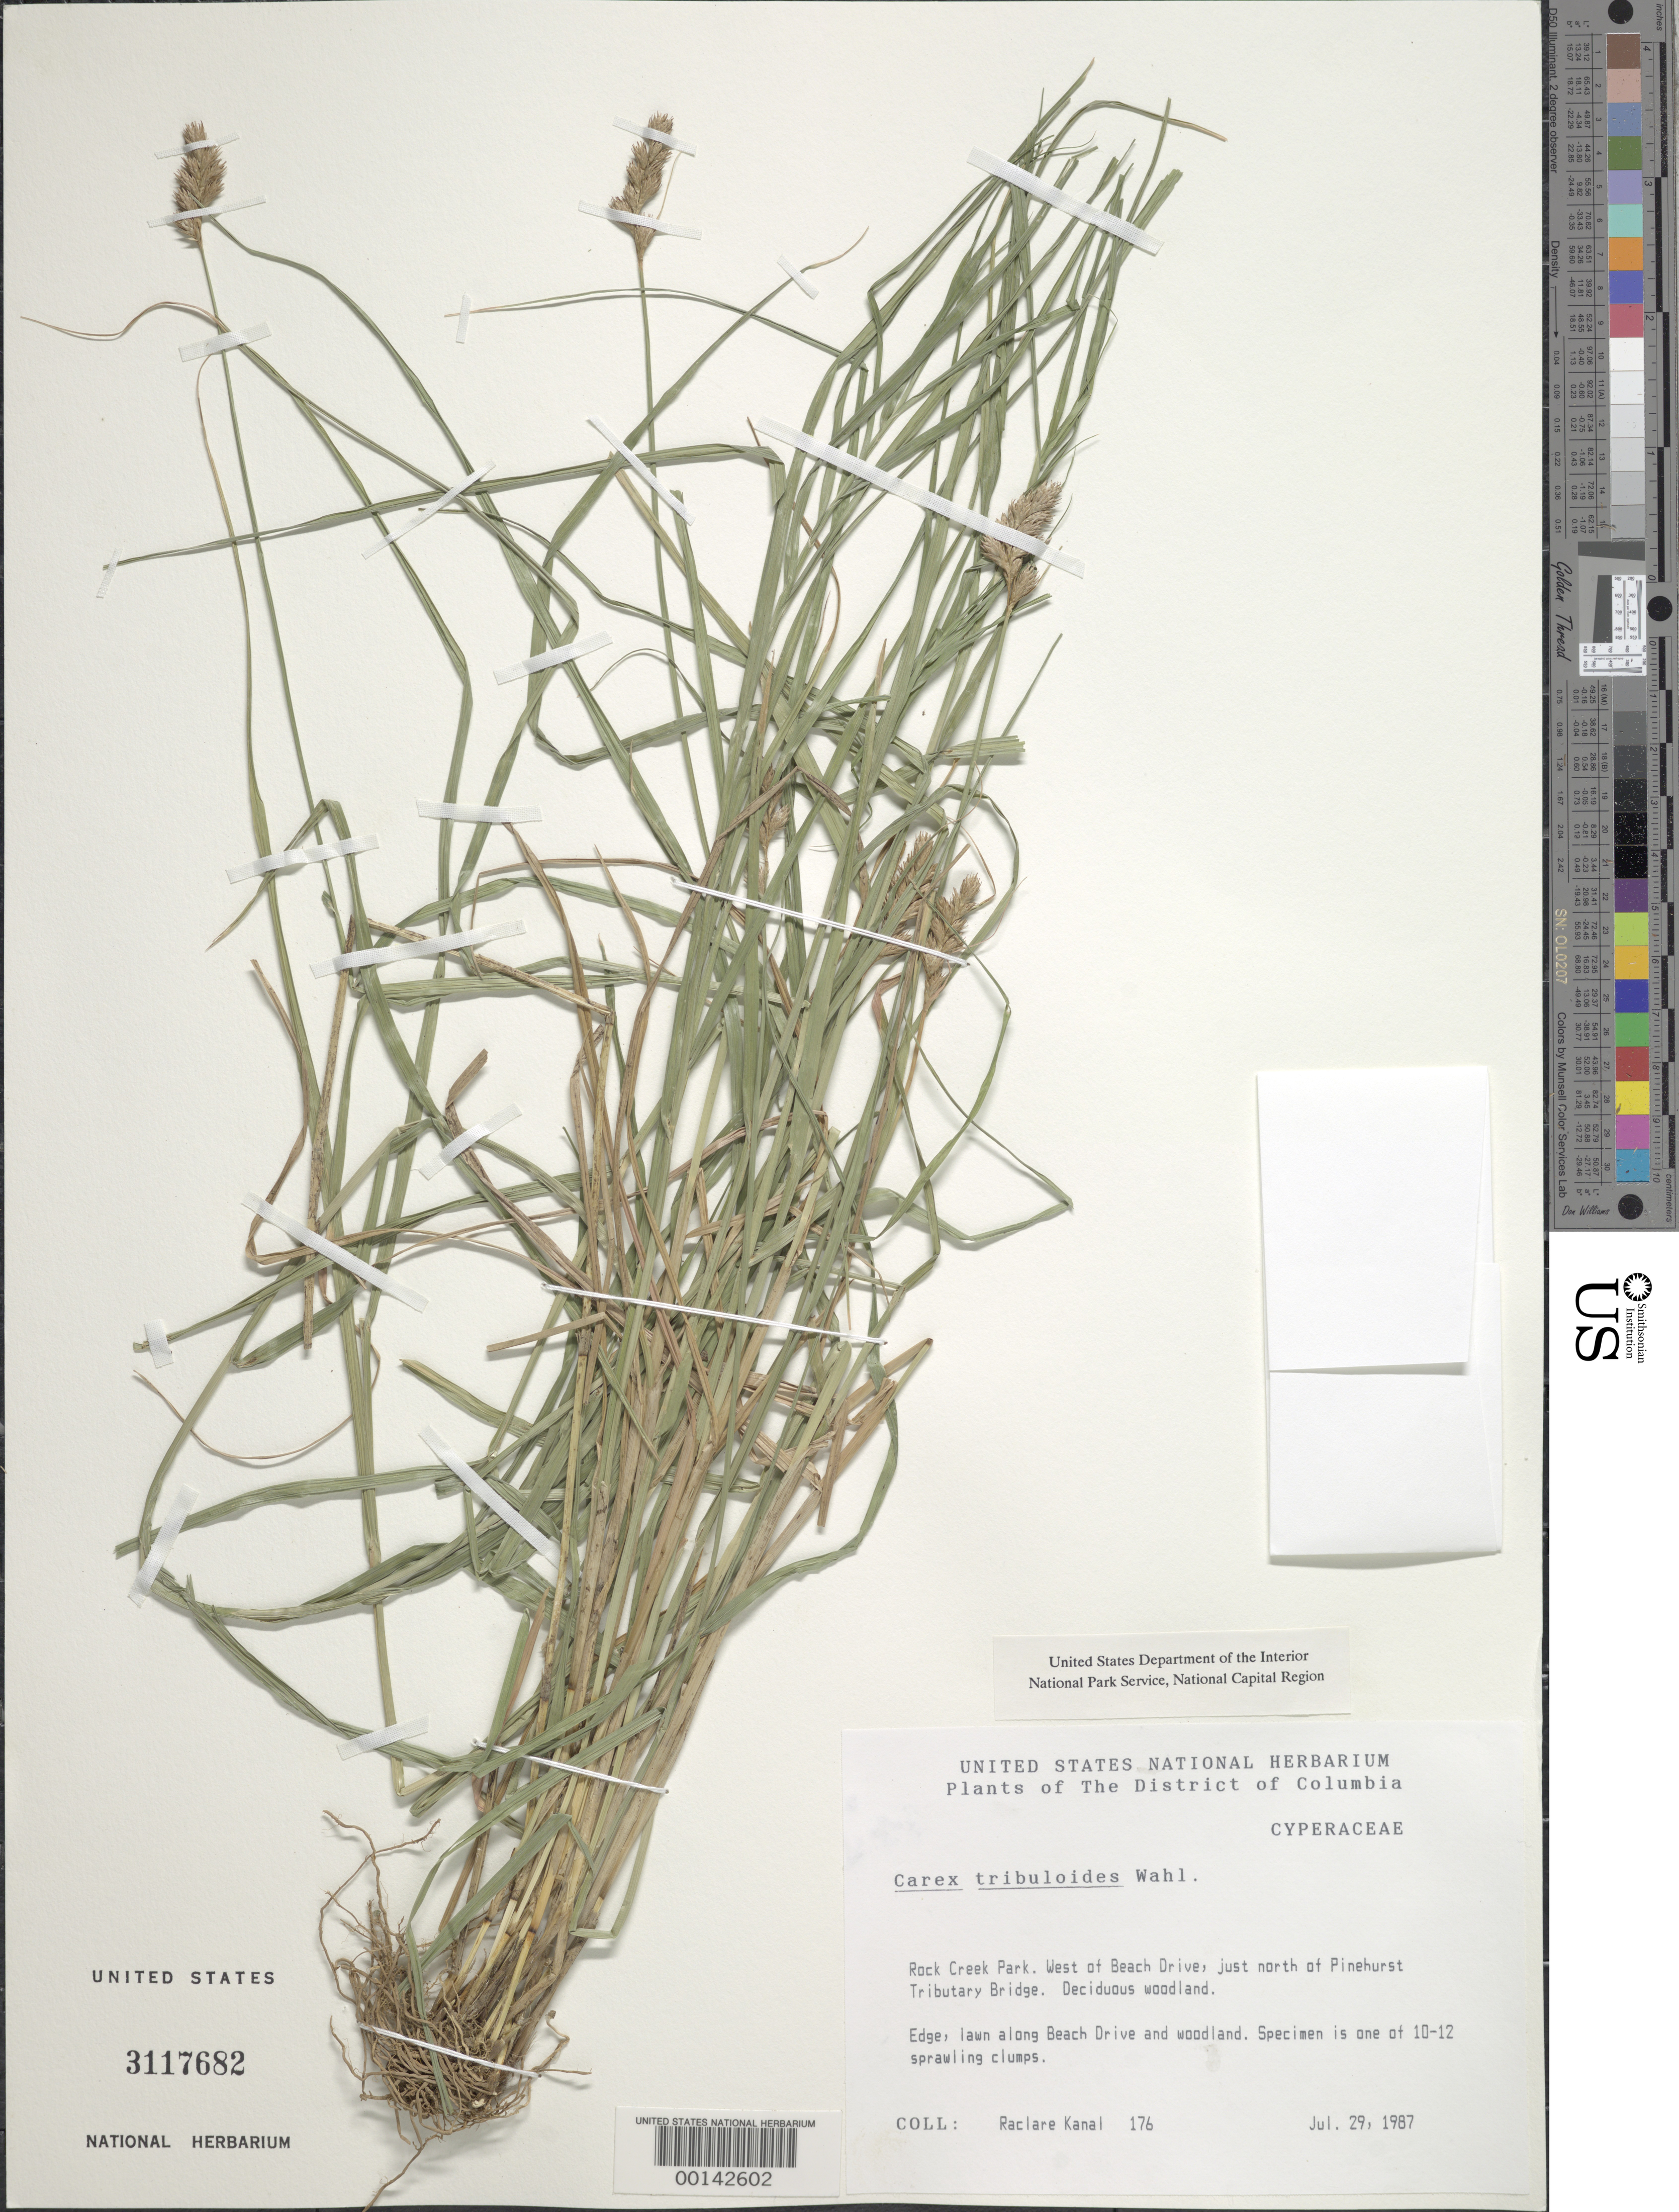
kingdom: Plantae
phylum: Tracheophyta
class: Liliopsida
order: Poales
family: Cyperaceae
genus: Carex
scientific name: Carex tribuloides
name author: Wahlenb.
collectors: R. Kanal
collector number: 176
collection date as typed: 29 Jul 1987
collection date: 1987-07-29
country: United States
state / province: District of Columbia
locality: Rock Creek Park. West of Beach Drive, just north of Pinehurst Tributary Bridge. Rock Creek Park & vicinity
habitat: Deciduous woodland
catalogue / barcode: US 3117682